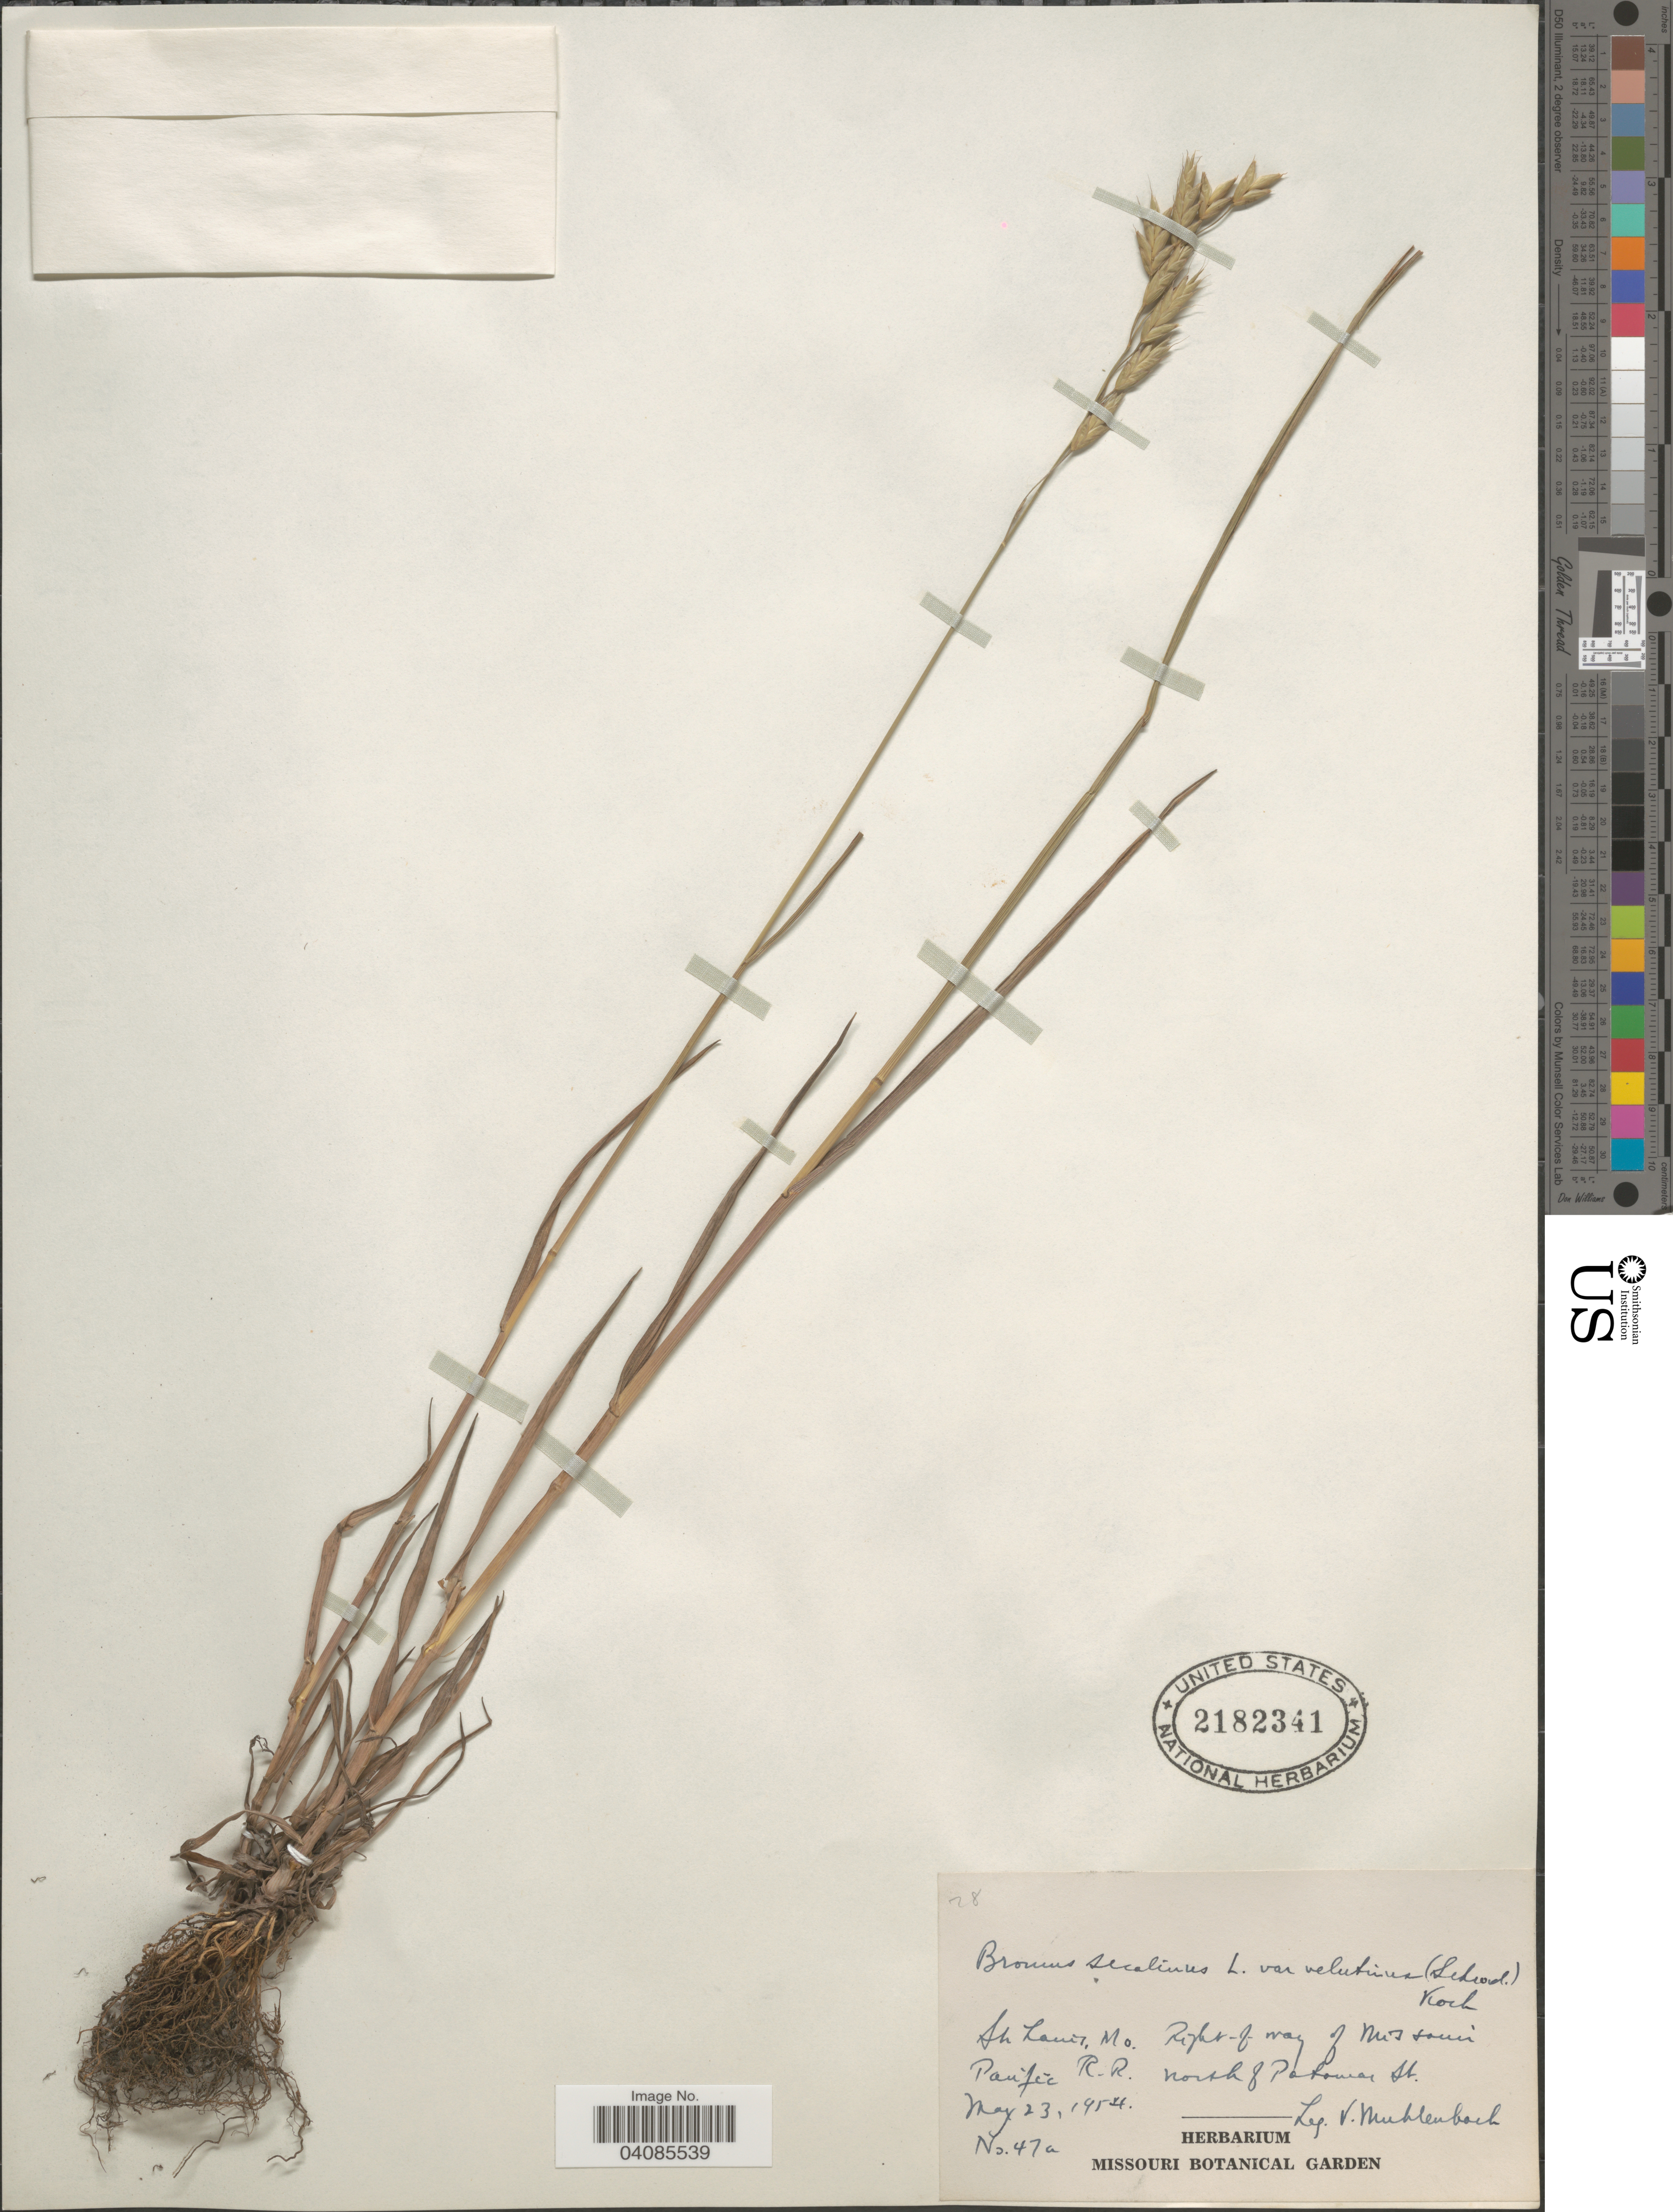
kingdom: Plantae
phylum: Tracheophyta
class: Liliopsida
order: Poales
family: Poaceae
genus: Bromus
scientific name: Bromus secalinus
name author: L.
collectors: V. Mühlenbach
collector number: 47a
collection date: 1954-05-23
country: United States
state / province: Missouri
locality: St. Louis. Right-of-way of Missouri Pacific R.R. north of Patomar St.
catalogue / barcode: US 2182341